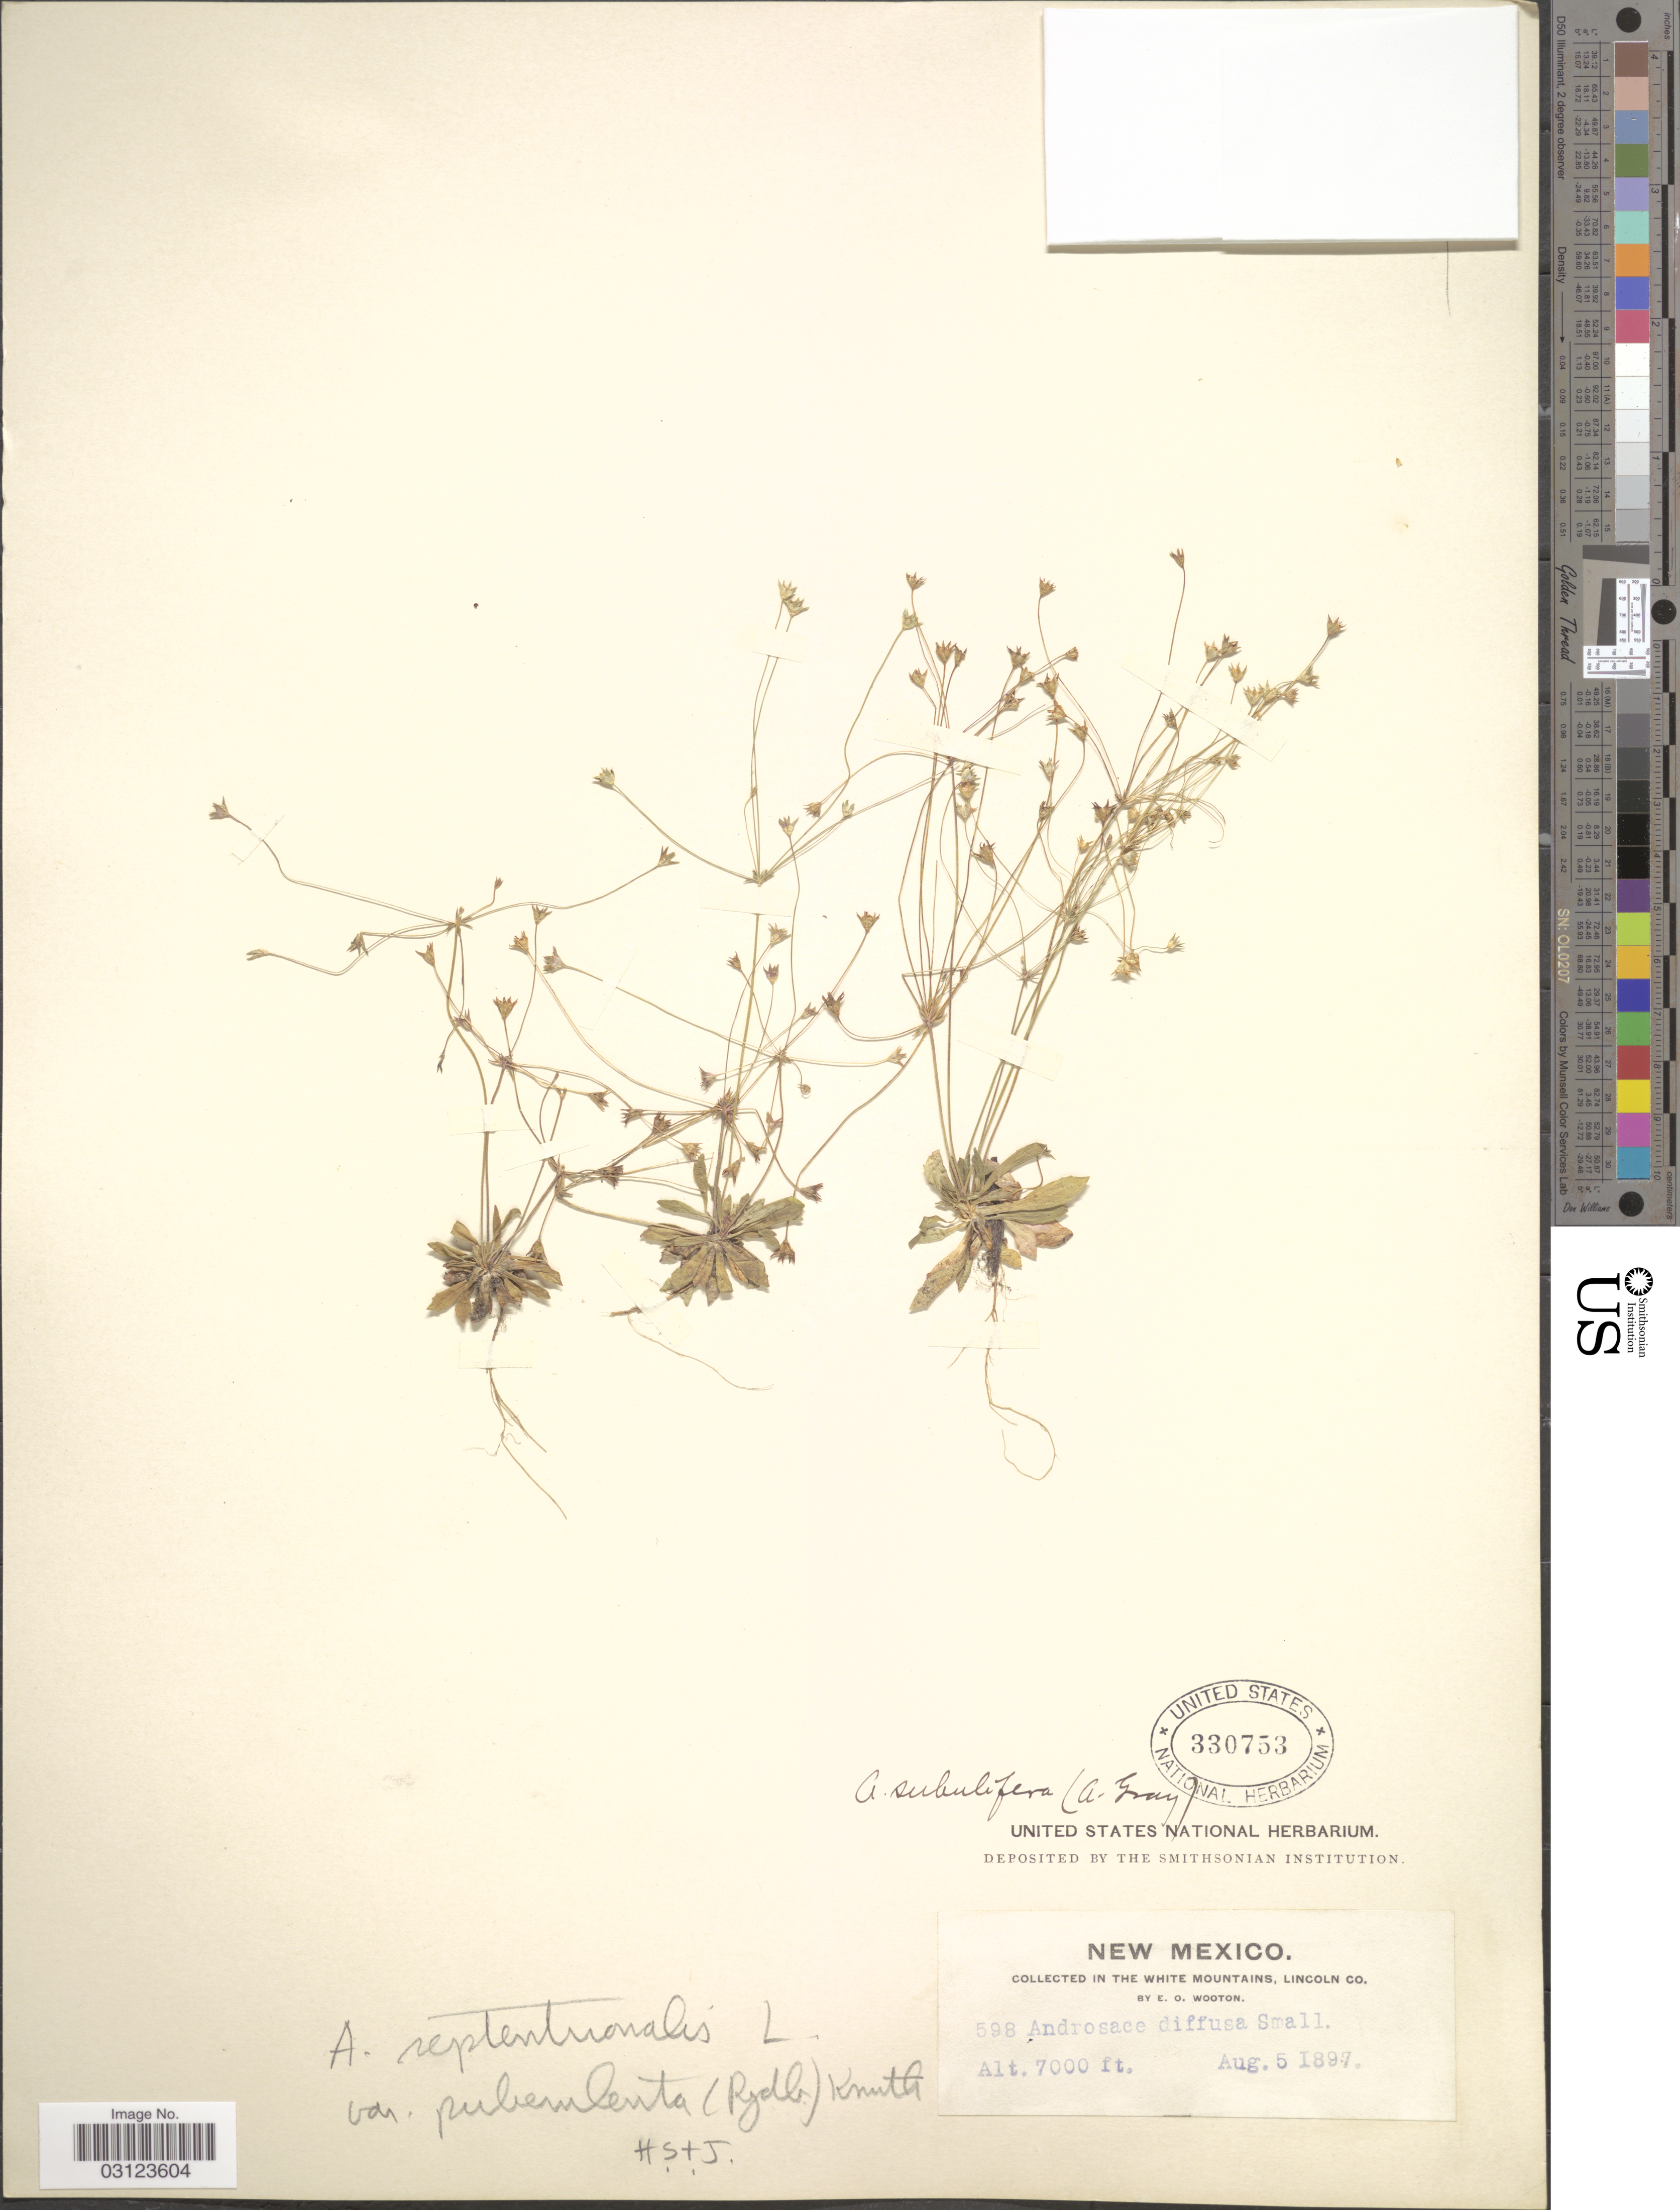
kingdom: Plantae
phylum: Tracheophyta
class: Magnoliopsida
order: Ericales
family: Primulaceae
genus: Androsace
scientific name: Androsace septentrionalis var. puberulenta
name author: (Rydb.) R. Knuth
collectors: E. O. Wooton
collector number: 598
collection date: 1897-08-05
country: United States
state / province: New Mexico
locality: Collected in the White Mountains, Lincoln Co.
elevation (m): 2134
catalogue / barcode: US 330753